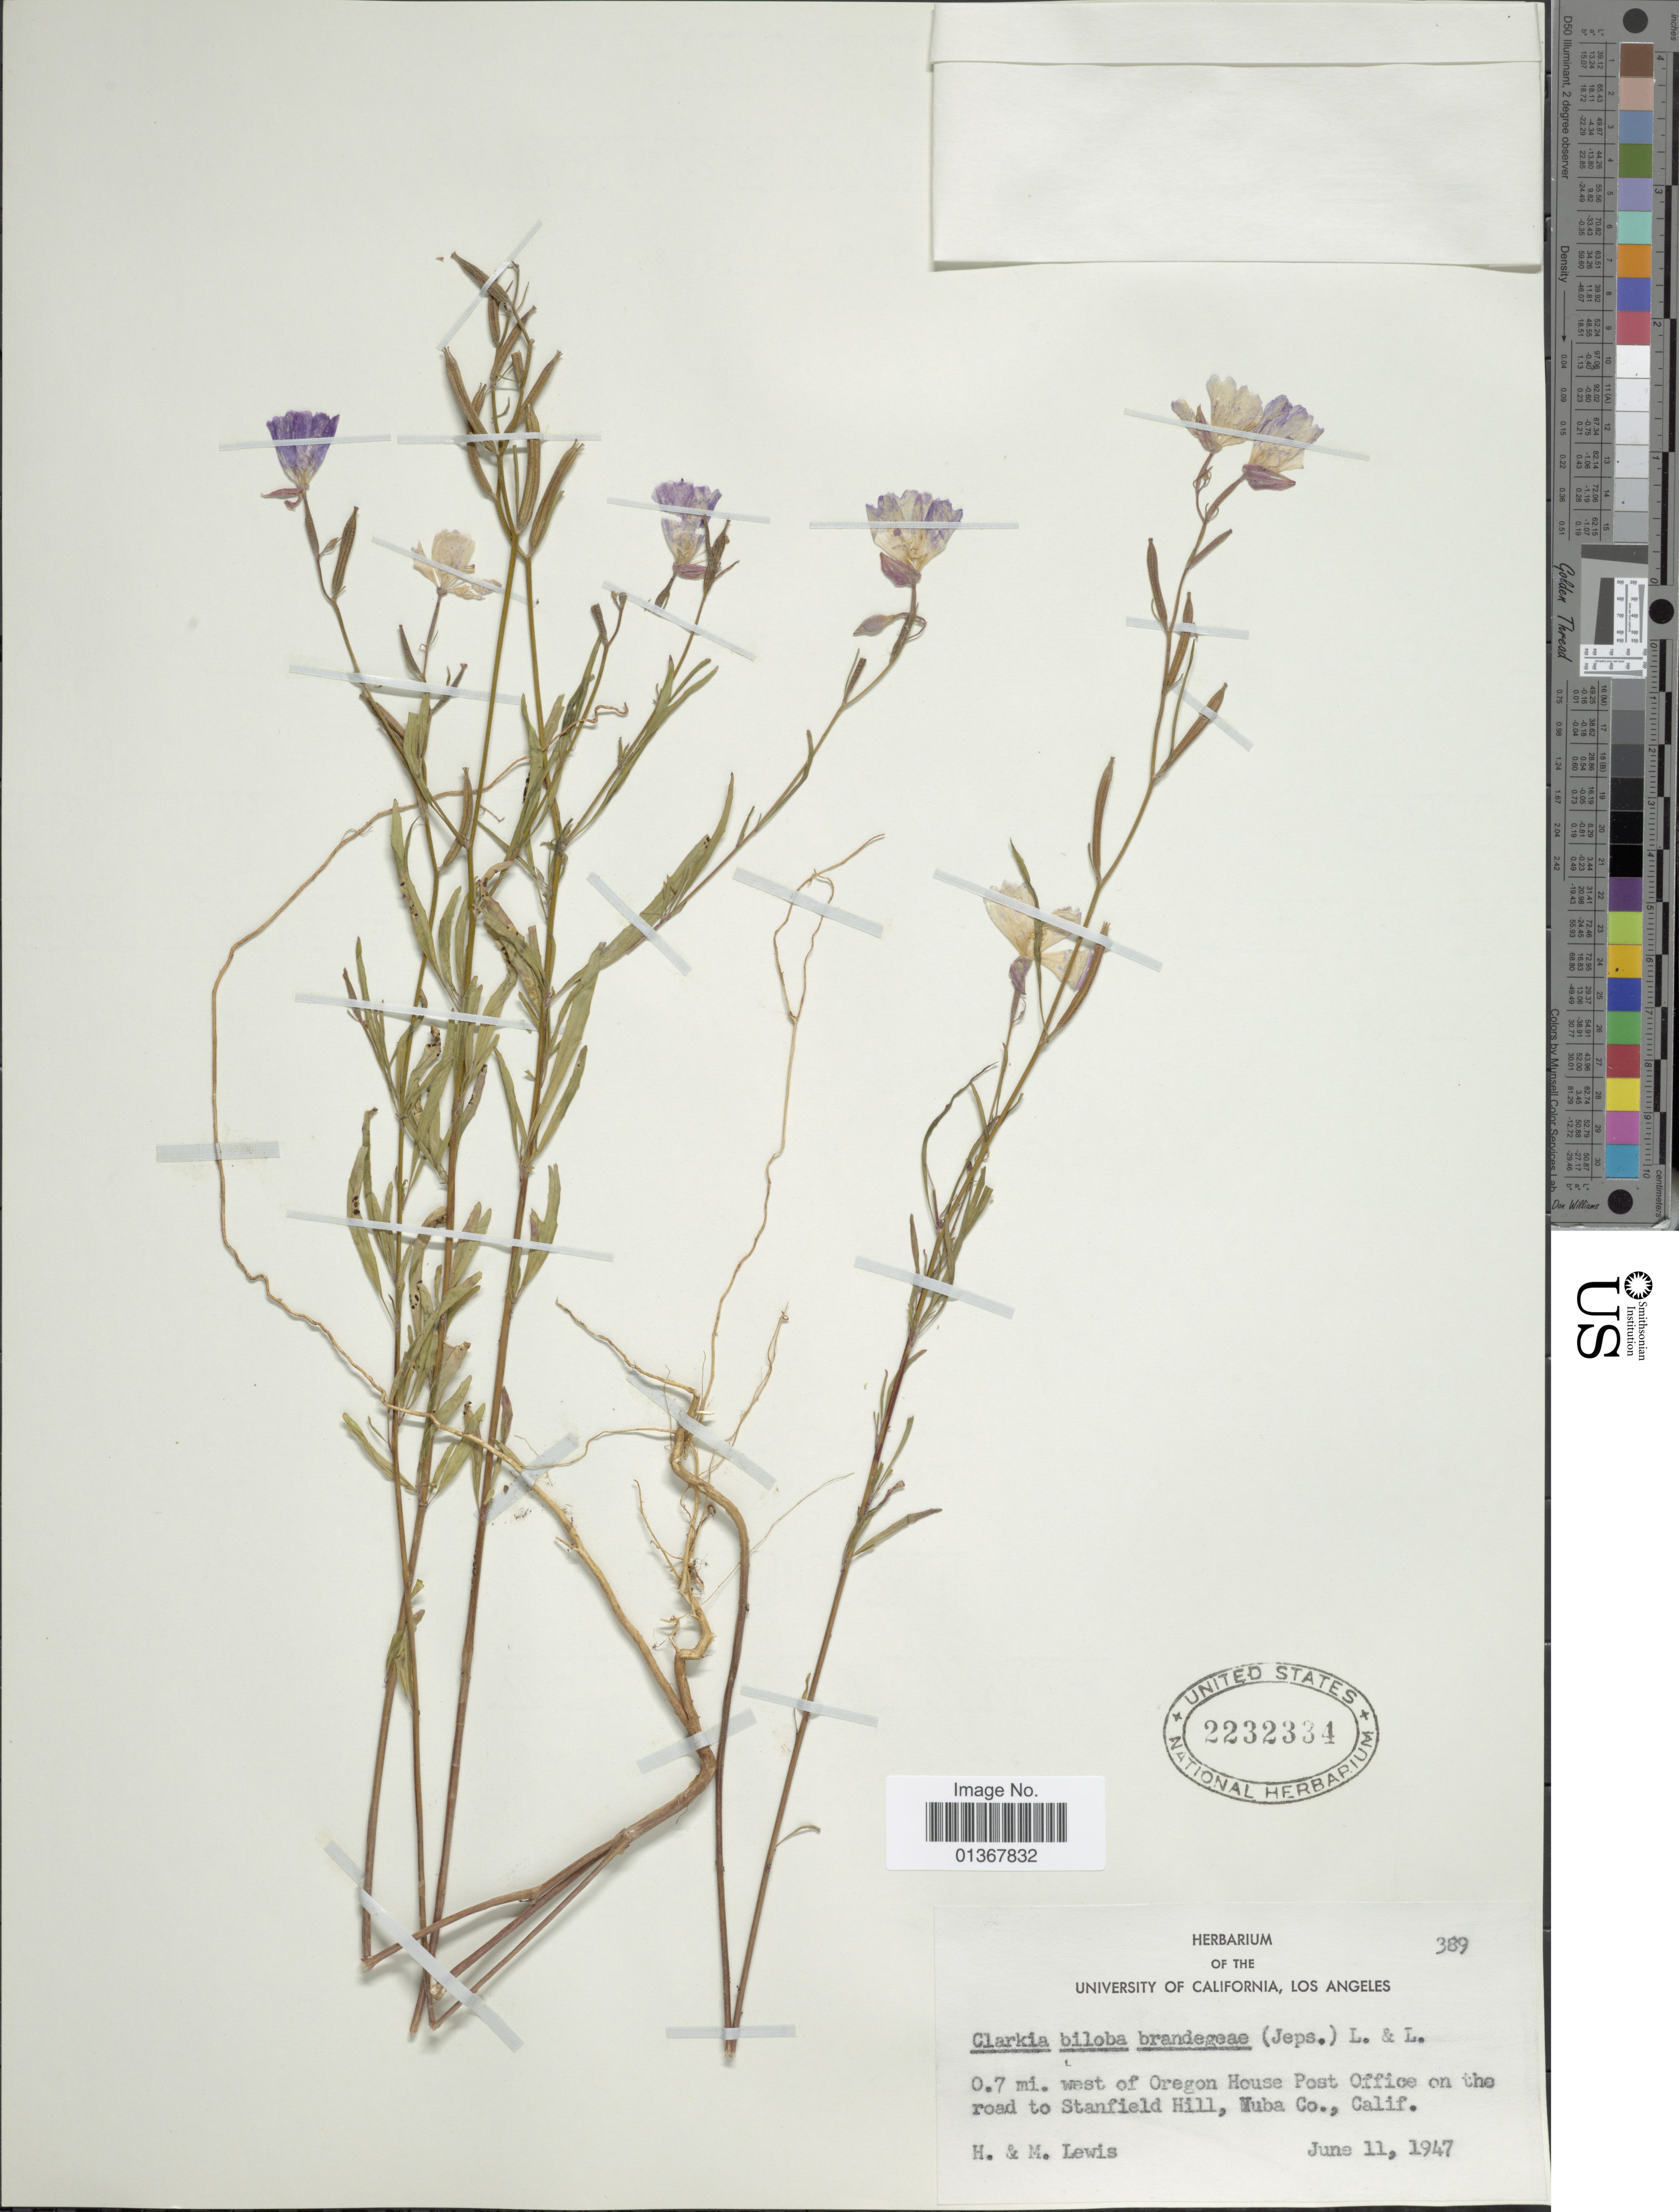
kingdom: Plantae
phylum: Tracheophyta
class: Magnoliopsida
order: Myrtales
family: Onagraceae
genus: Clarkia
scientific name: Clarkia biloba subsp. brandegeae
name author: (Jeps.) F. H. Lewis & M.E. Lewis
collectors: H. Lewis & M. Lewis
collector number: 389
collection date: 1947-06-11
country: United States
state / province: California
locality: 0.7 mi west of Oregon House Post Office on the road to Stanfield Hill, Nuba Co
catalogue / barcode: US 2232334